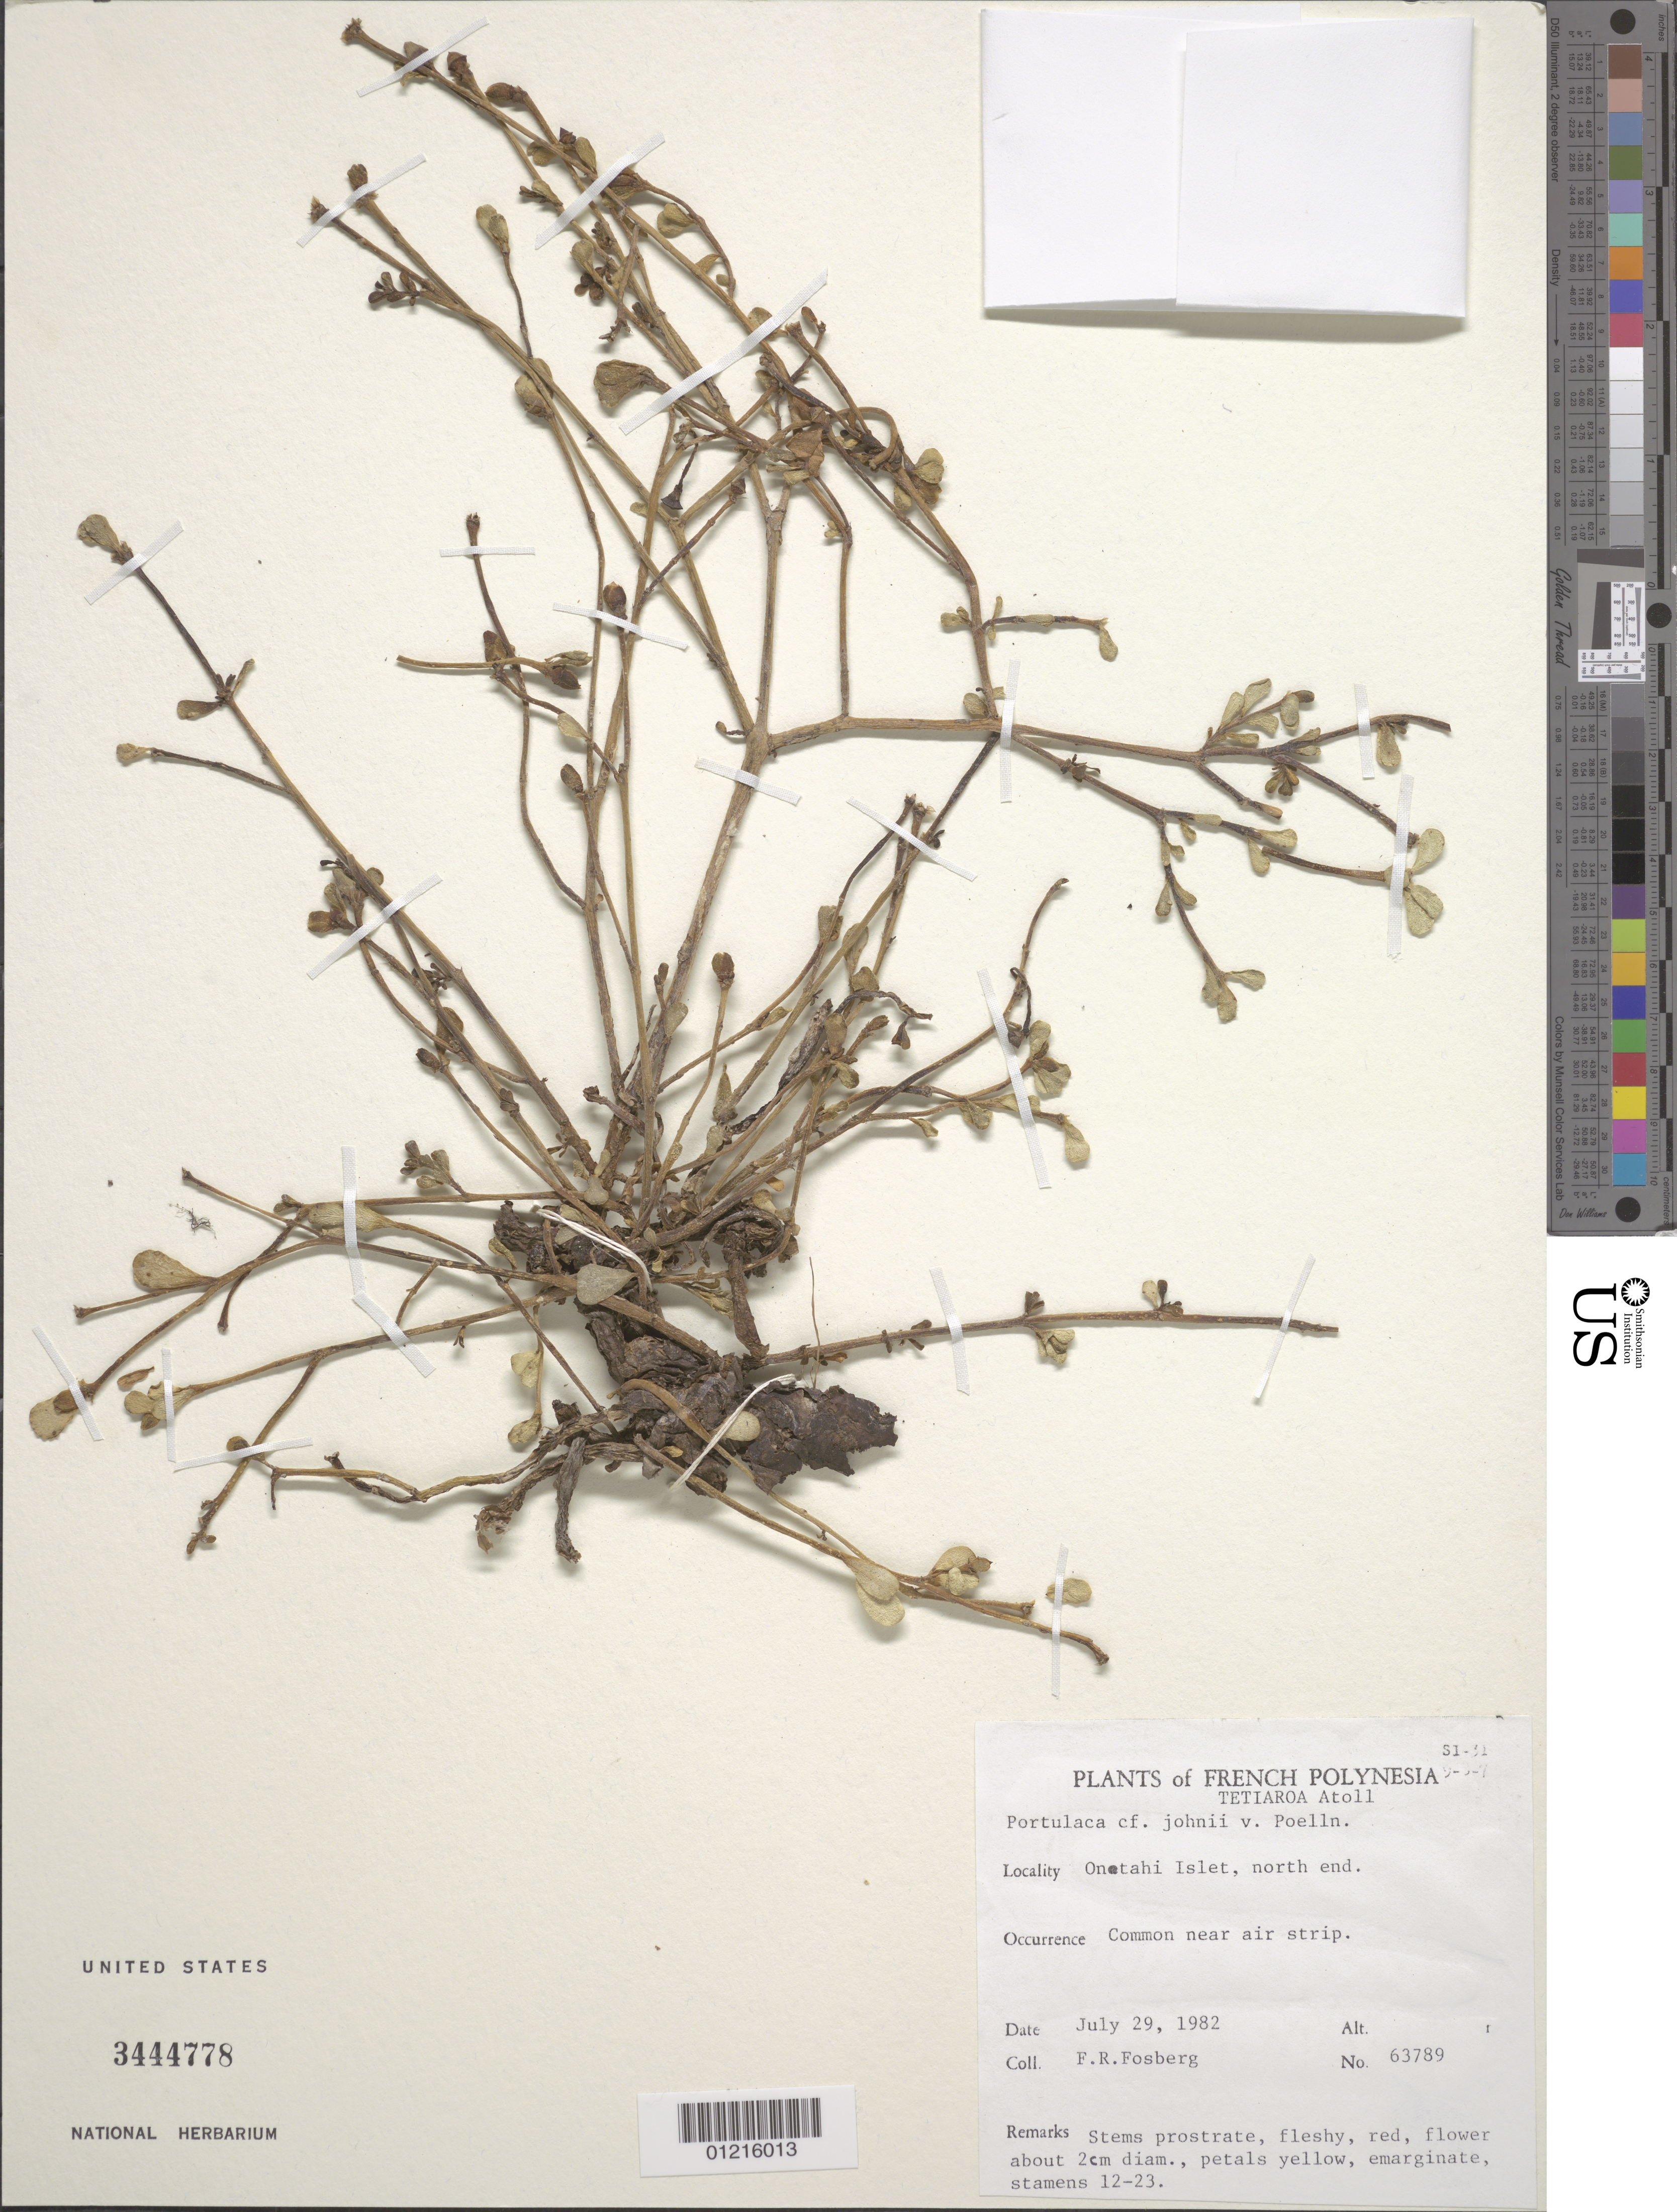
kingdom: Plantae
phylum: Tracheophyta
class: Magnoliopsida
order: Caryophyllales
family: Portulacaceae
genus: Portulaca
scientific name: Portulaca johnii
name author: Poelln.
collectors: F. R. Fosberg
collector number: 63789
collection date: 1982-07-29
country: French Polynesia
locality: Tetiaroa Atoll. Onetahi Islet, north end.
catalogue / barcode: US 3444778